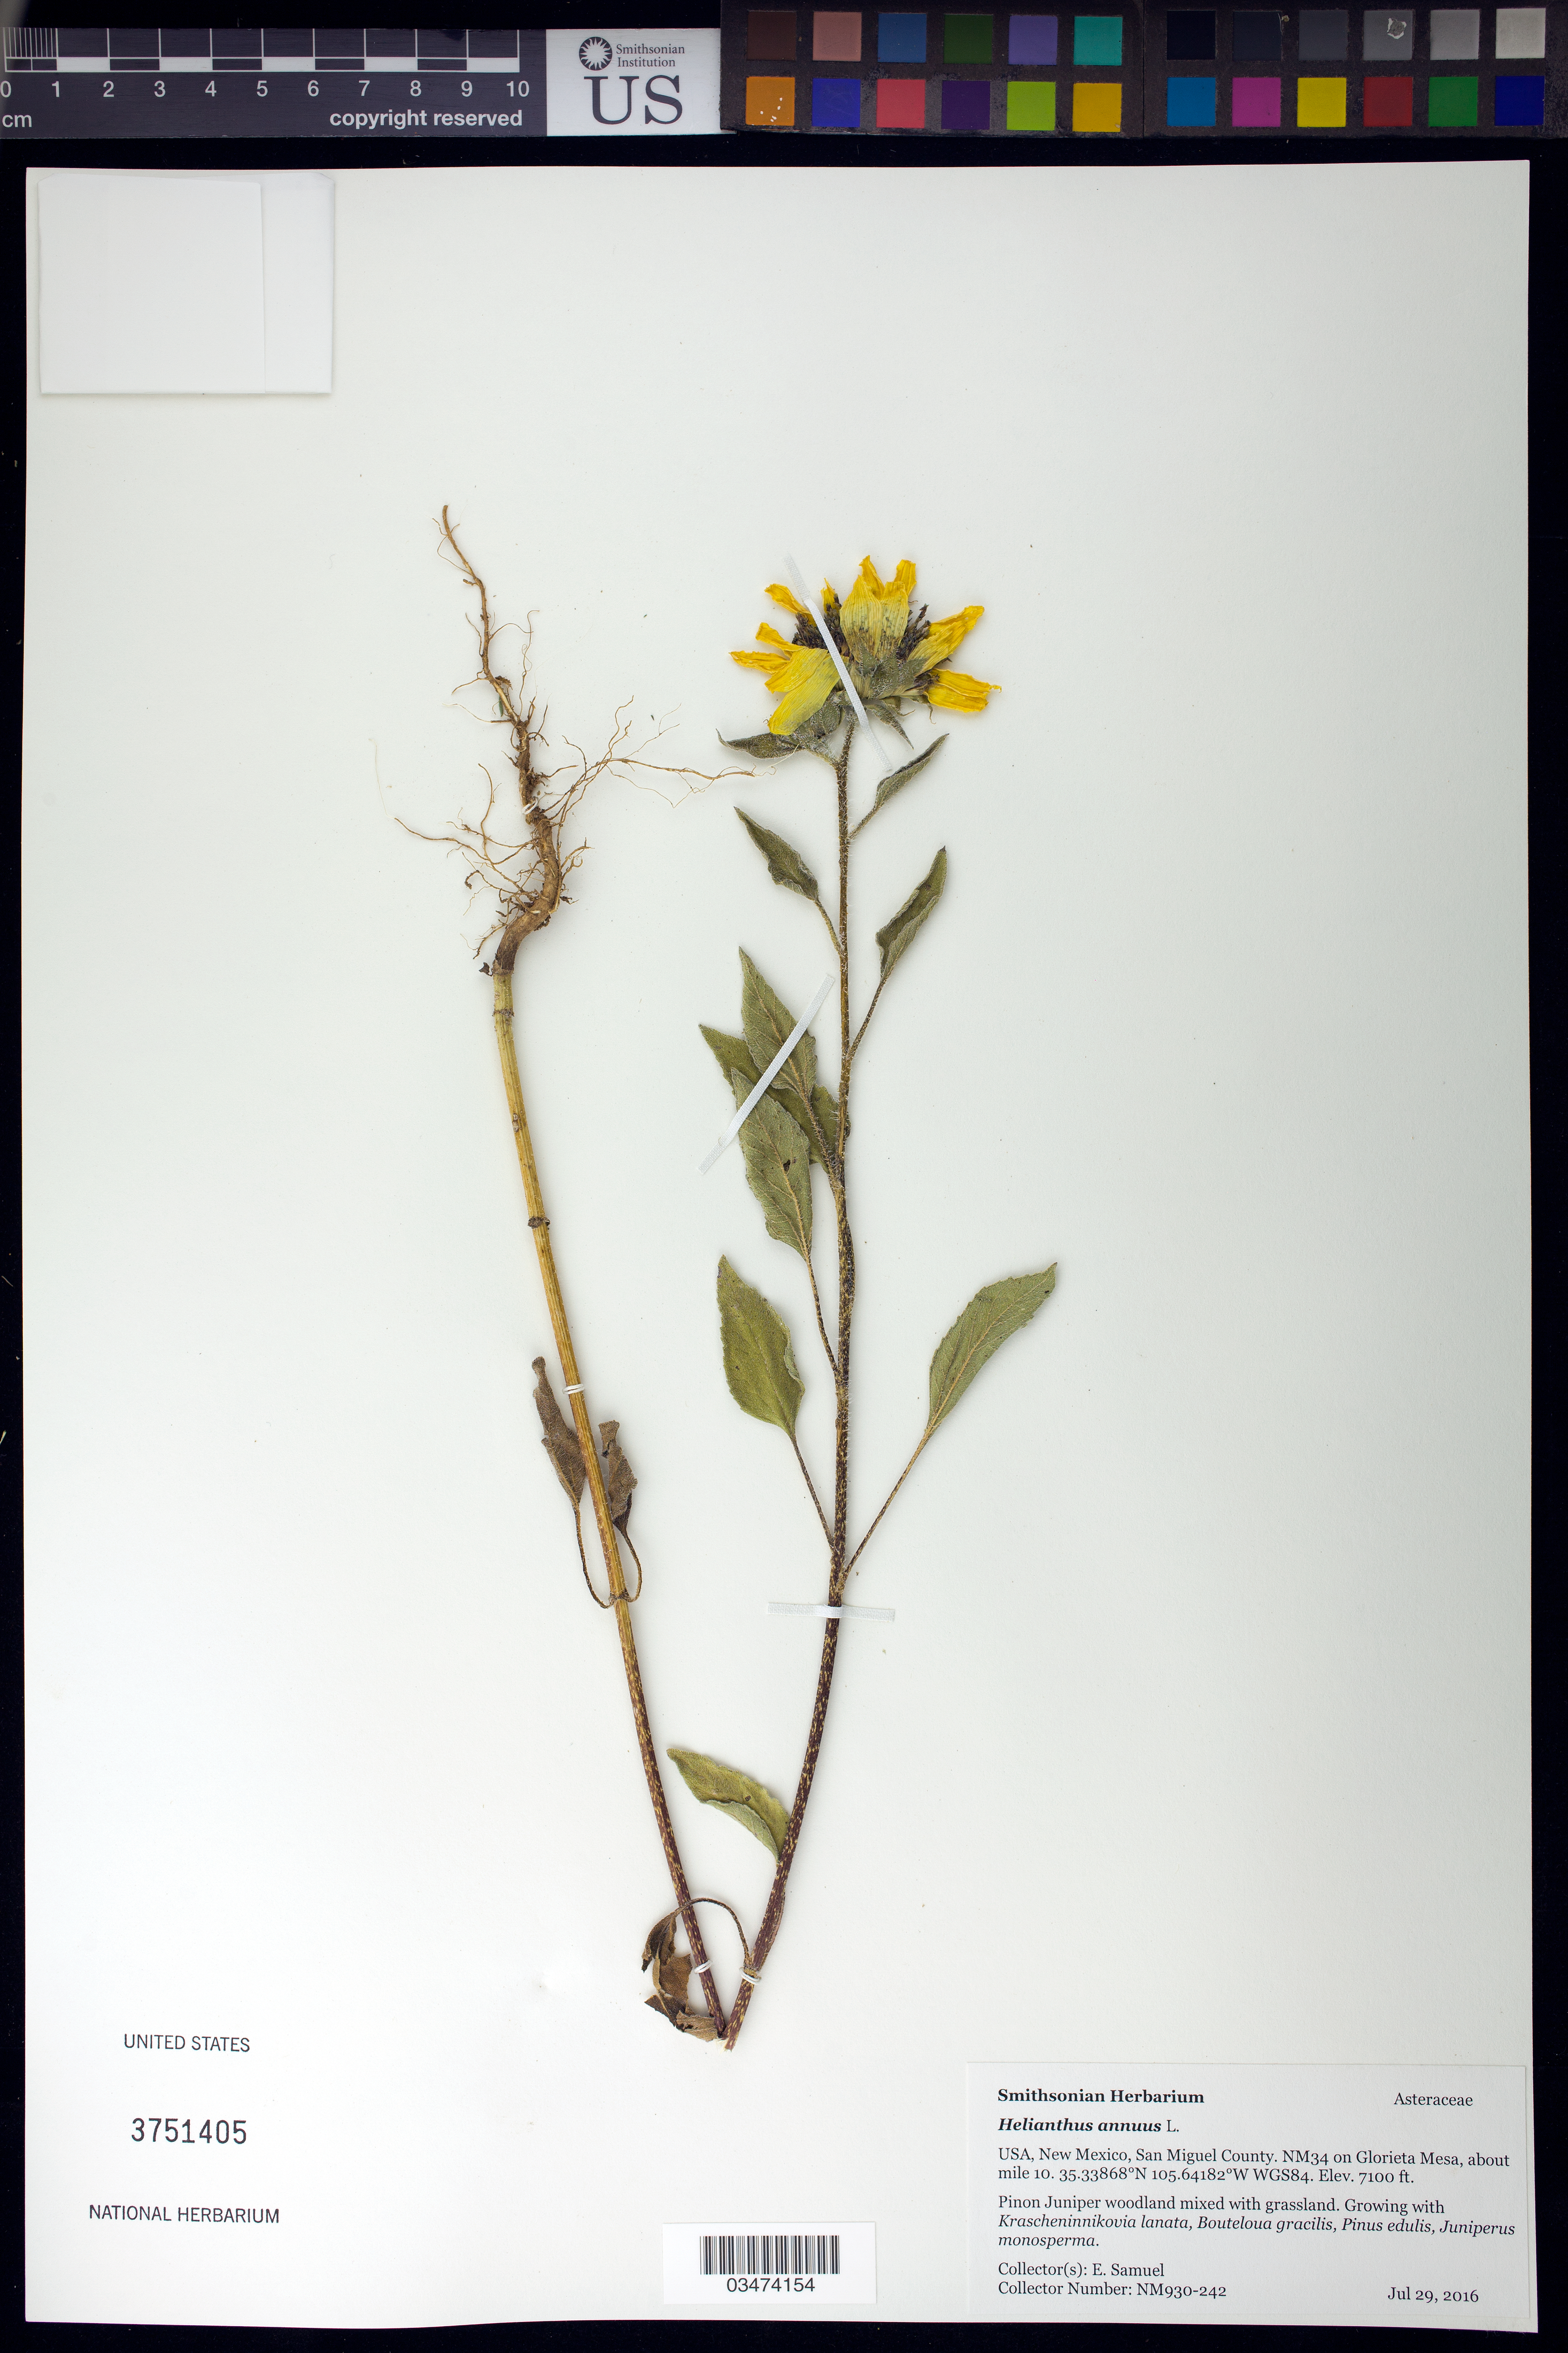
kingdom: Plantae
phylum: Tracheophyta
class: Magnoliopsida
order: Asterales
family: Asteraceae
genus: Helianthus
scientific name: Helianthus annuus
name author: L.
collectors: E. Samuel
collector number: NM930-242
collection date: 2016-07-29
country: United States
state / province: New Mexico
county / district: San Miguel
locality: Glorieta Mesa; NM34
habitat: Pinon Juniper woodland mixed with grassland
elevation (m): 2164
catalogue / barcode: US 3751405